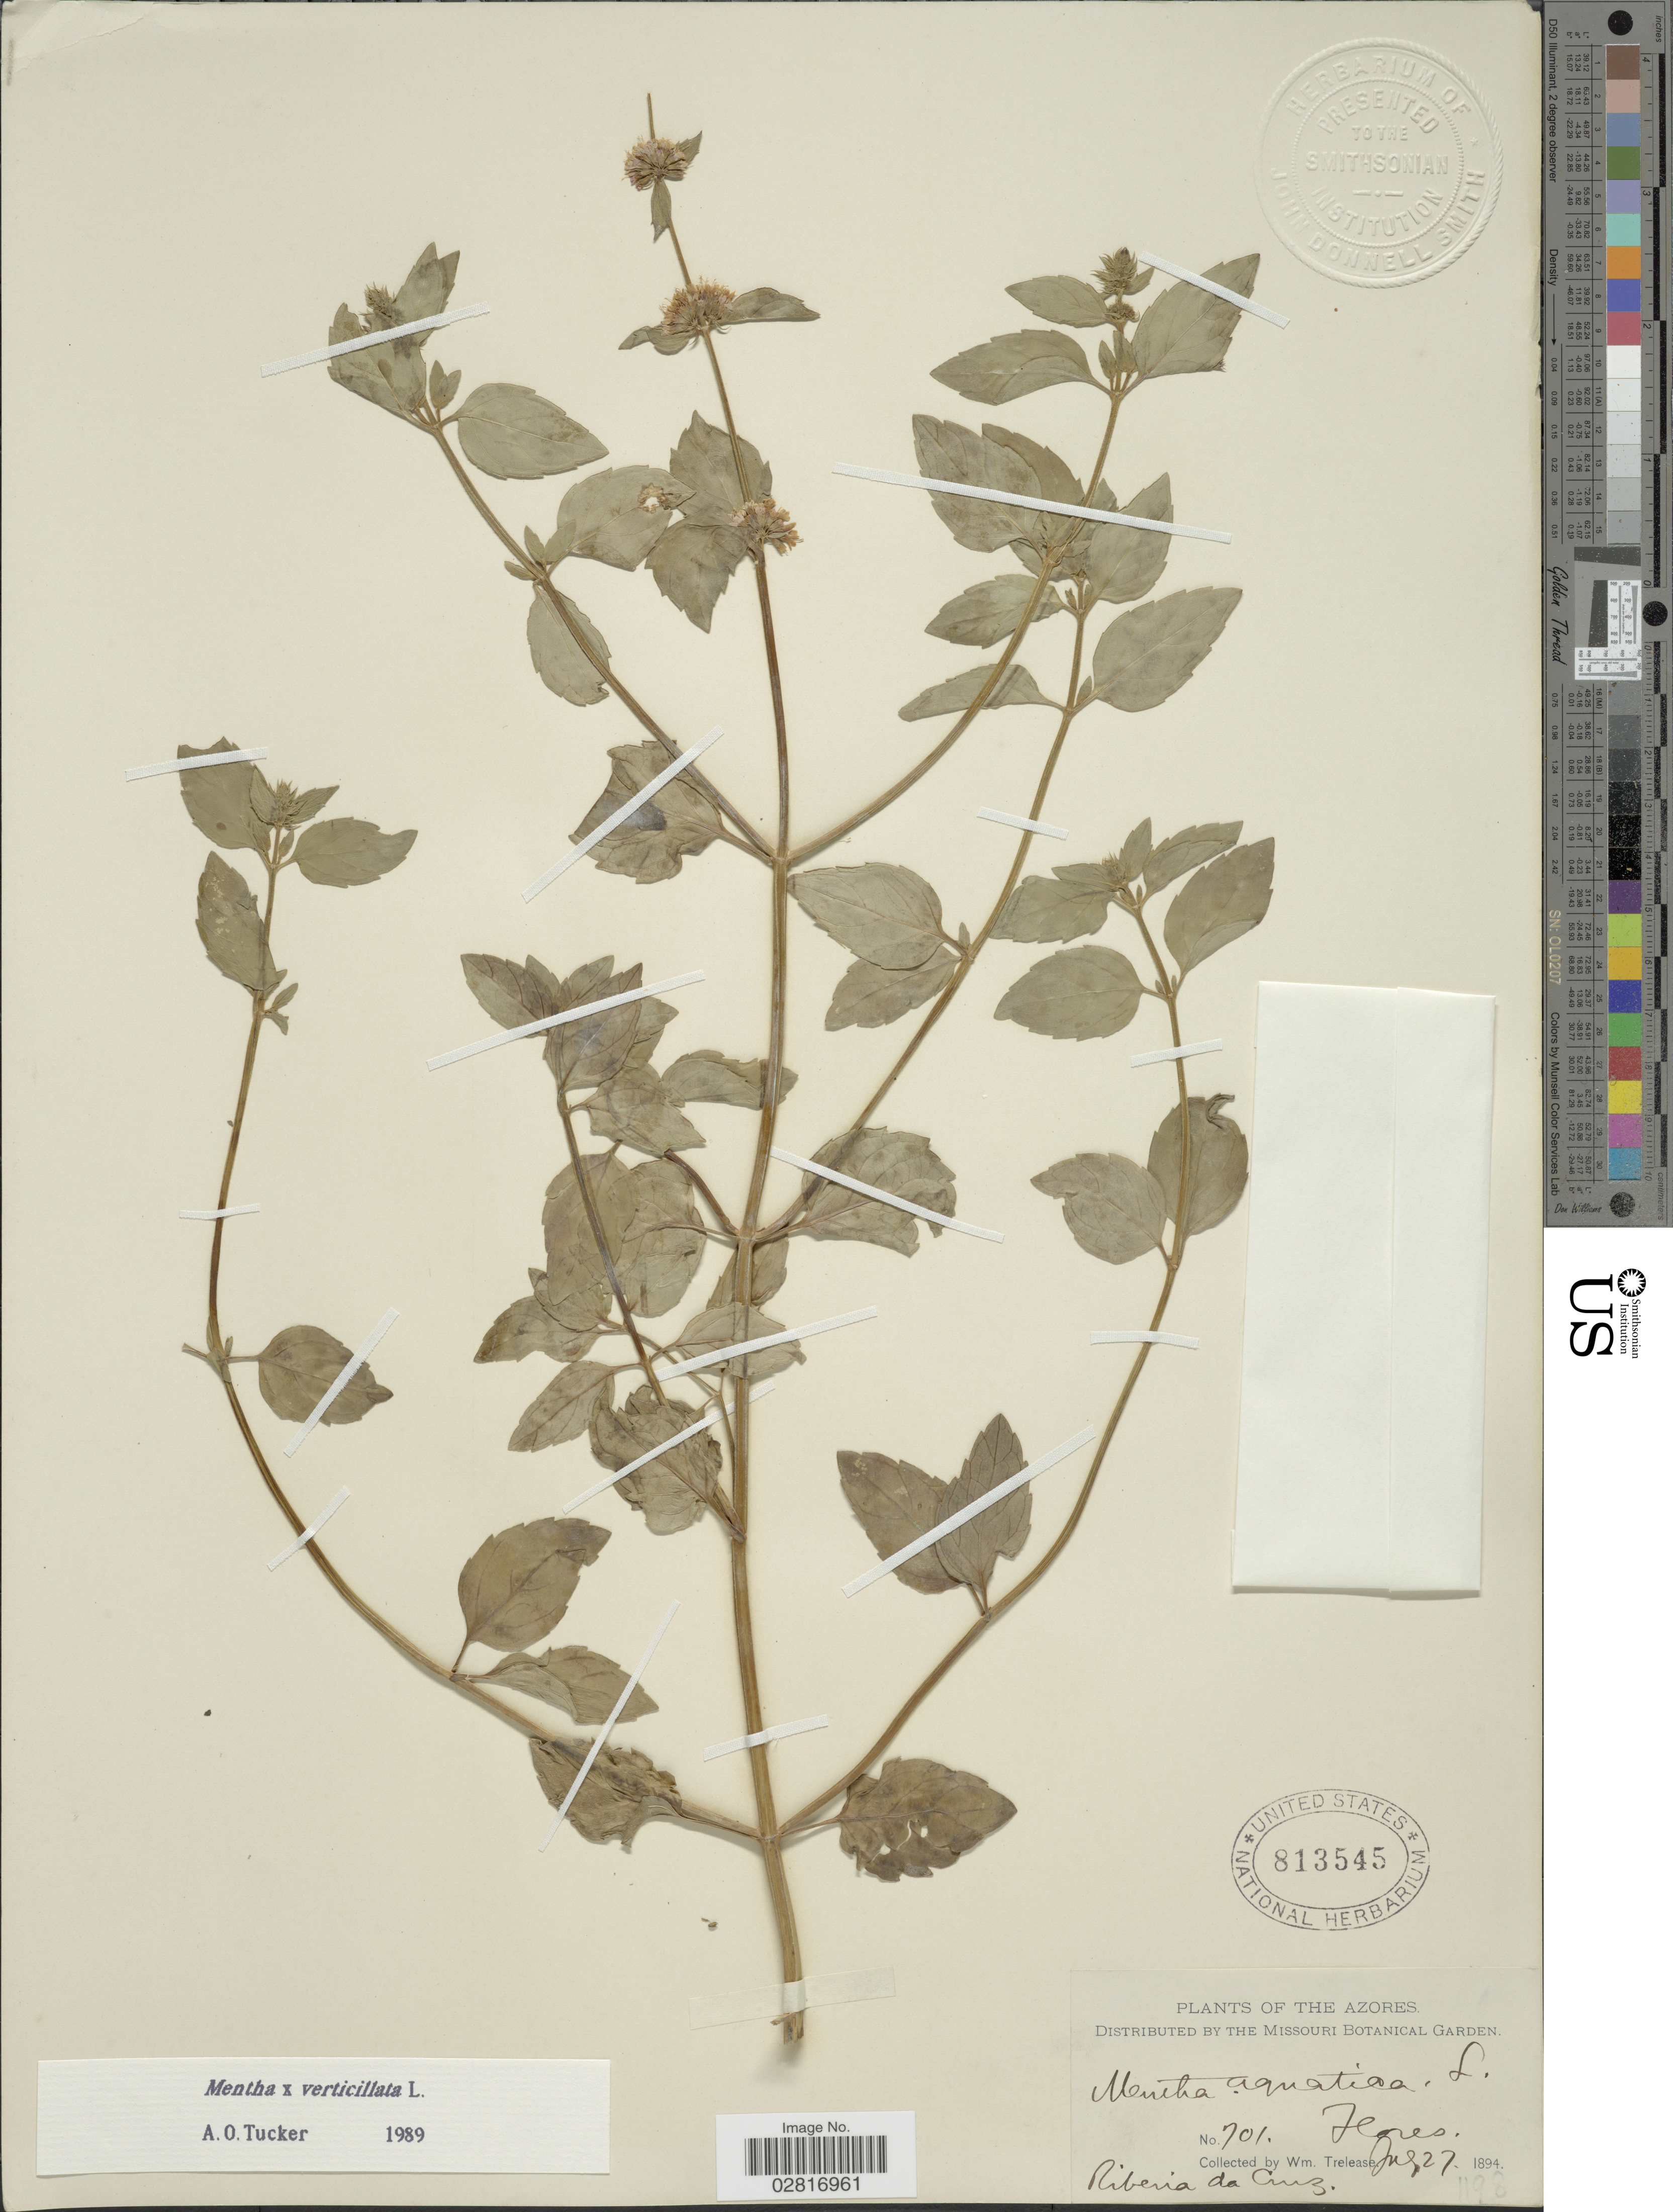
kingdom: Plantae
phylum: Tracheophyta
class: Magnoliopsida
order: Lamiales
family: Lamiaceae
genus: Mentha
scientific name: Mentha x verticillata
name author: L.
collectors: W. Trelease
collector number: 701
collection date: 1894-07-27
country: Portugal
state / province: Azores (Aut. Reg.)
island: Flores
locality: Flores, Ribeira da Cruz.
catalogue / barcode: US 813545